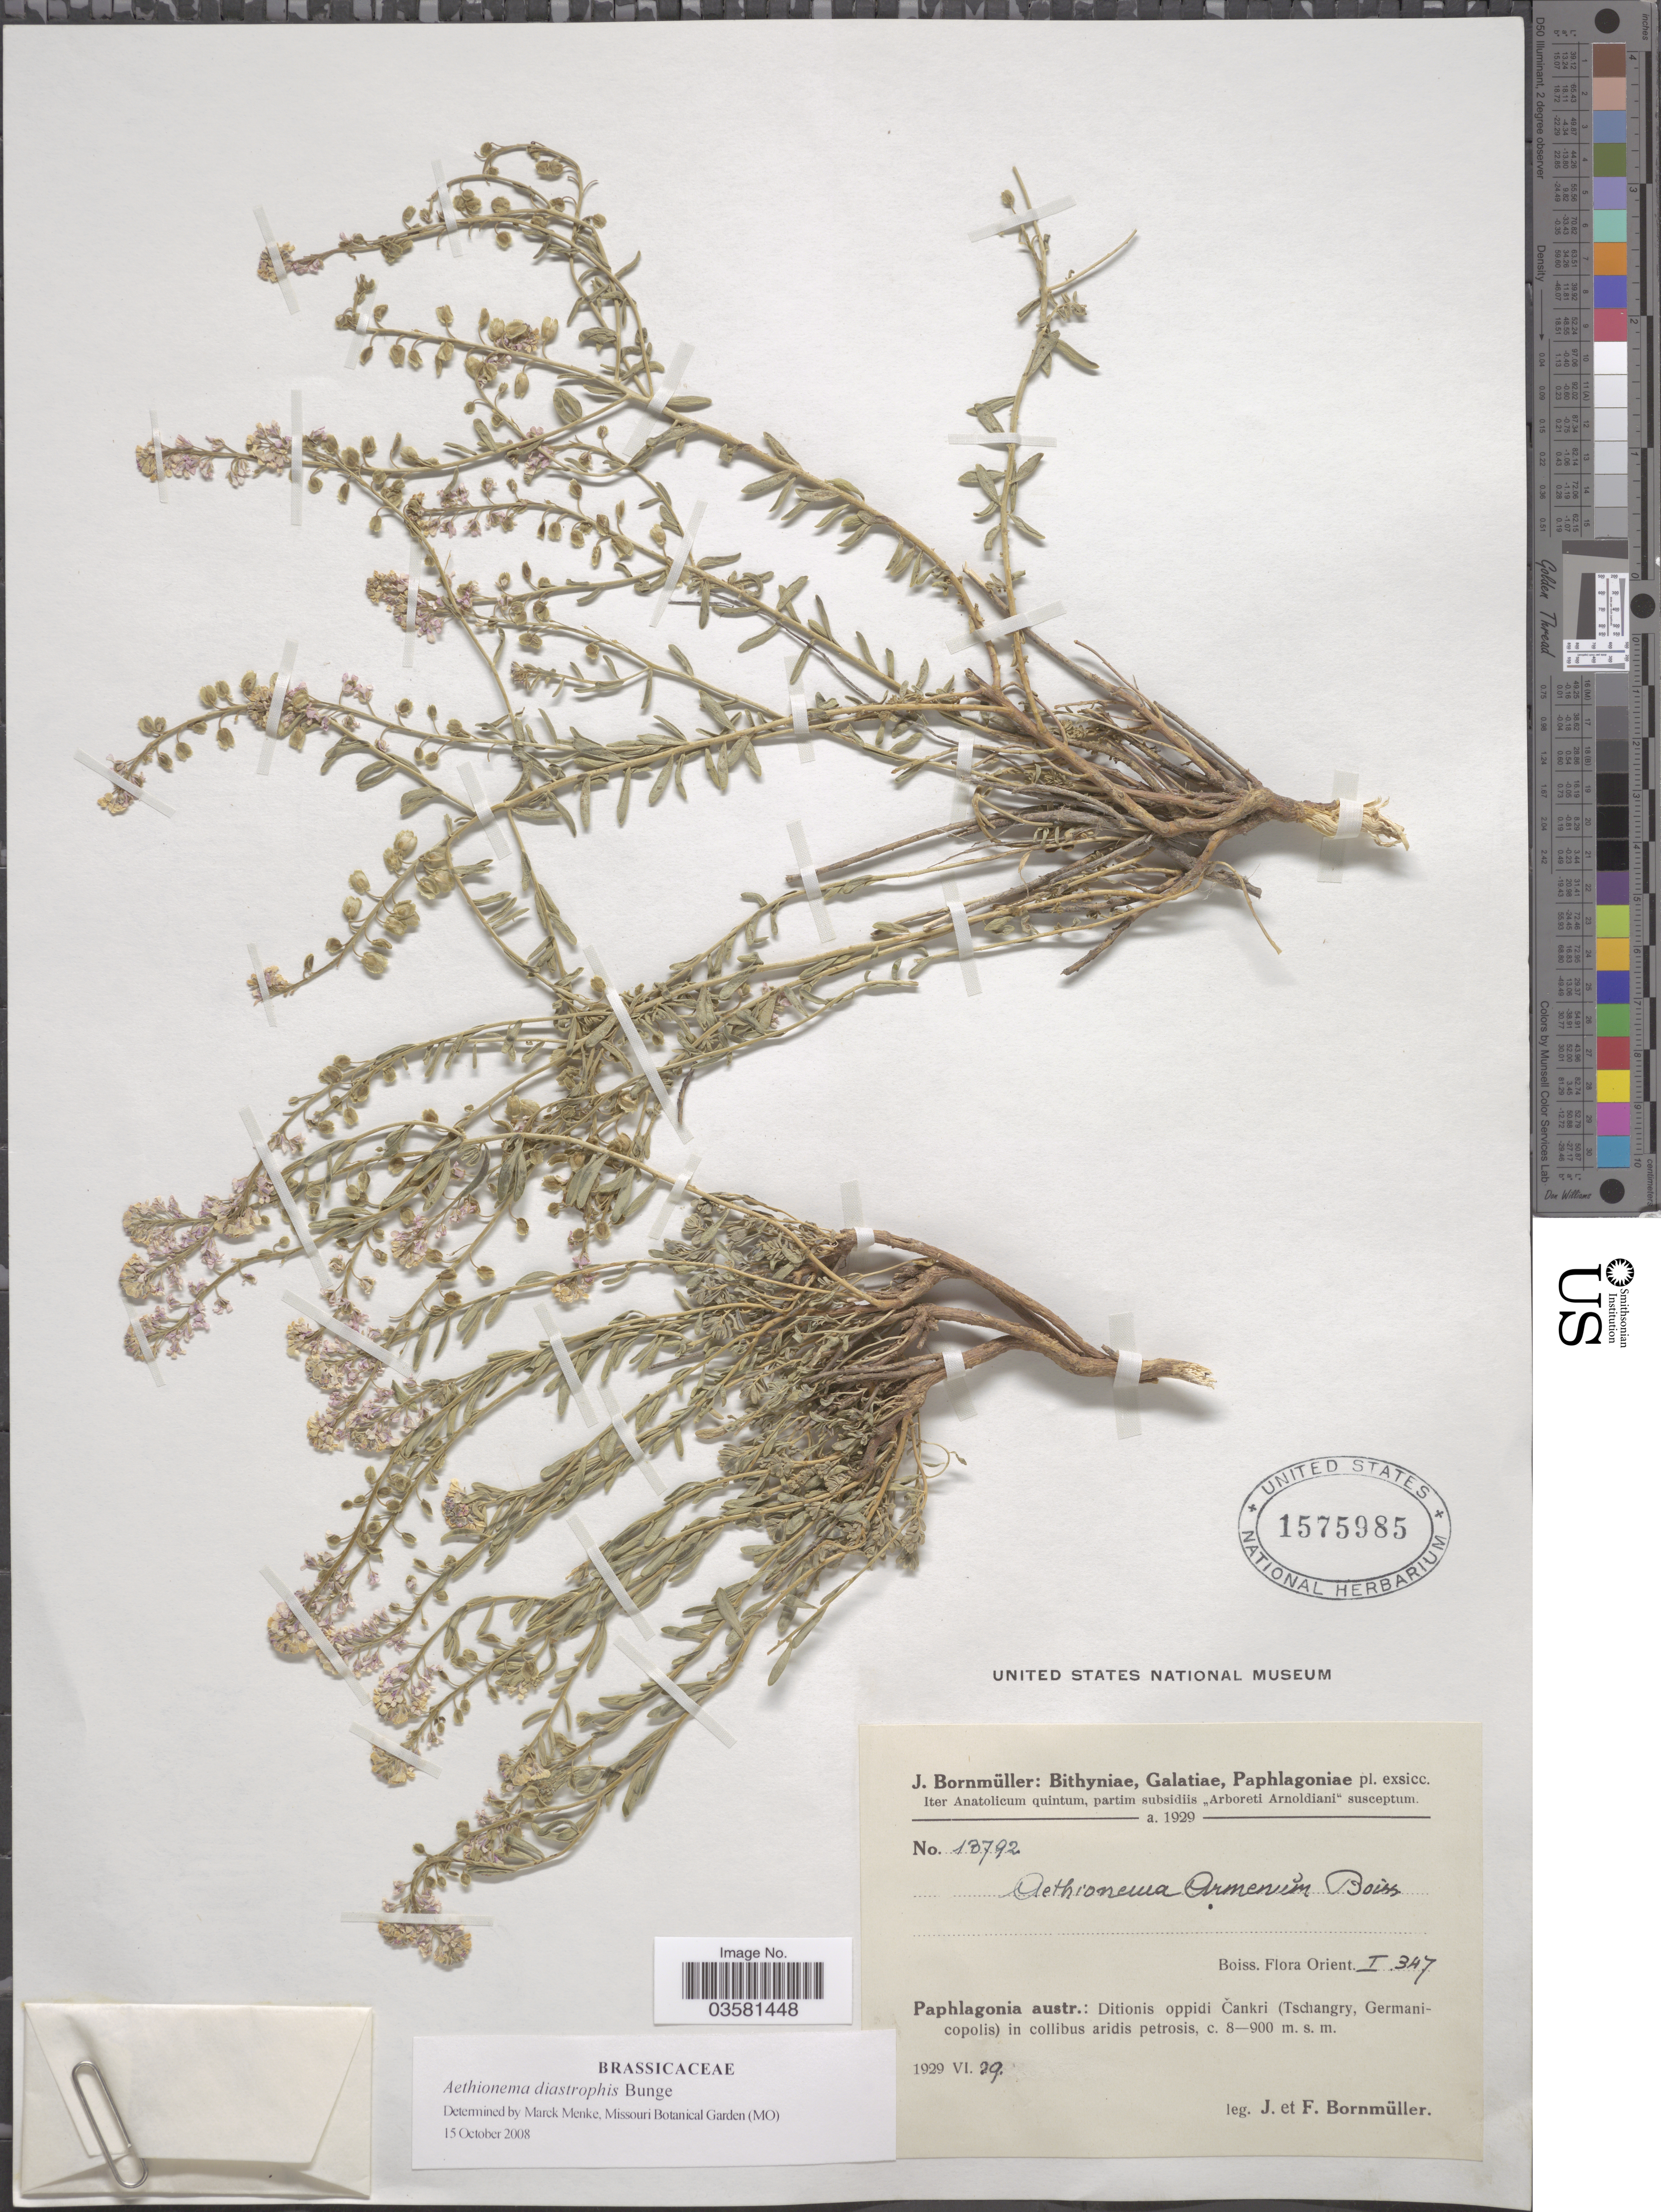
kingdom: Plantae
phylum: Tracheophyta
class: Magnoliopsida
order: Brassicales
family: Brassicaceae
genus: Aethionema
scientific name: Aethionema diastrophis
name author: Bunge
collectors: J. Bornmüller & F. Bornmüller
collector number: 13792*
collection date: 1929-06-29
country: Turkey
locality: Paphlagonia austr.: Ditionis oppidi Cankri (Tschangry, Germanicopolis) in collibus aridis petrosis.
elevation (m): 800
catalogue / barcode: US 1575985